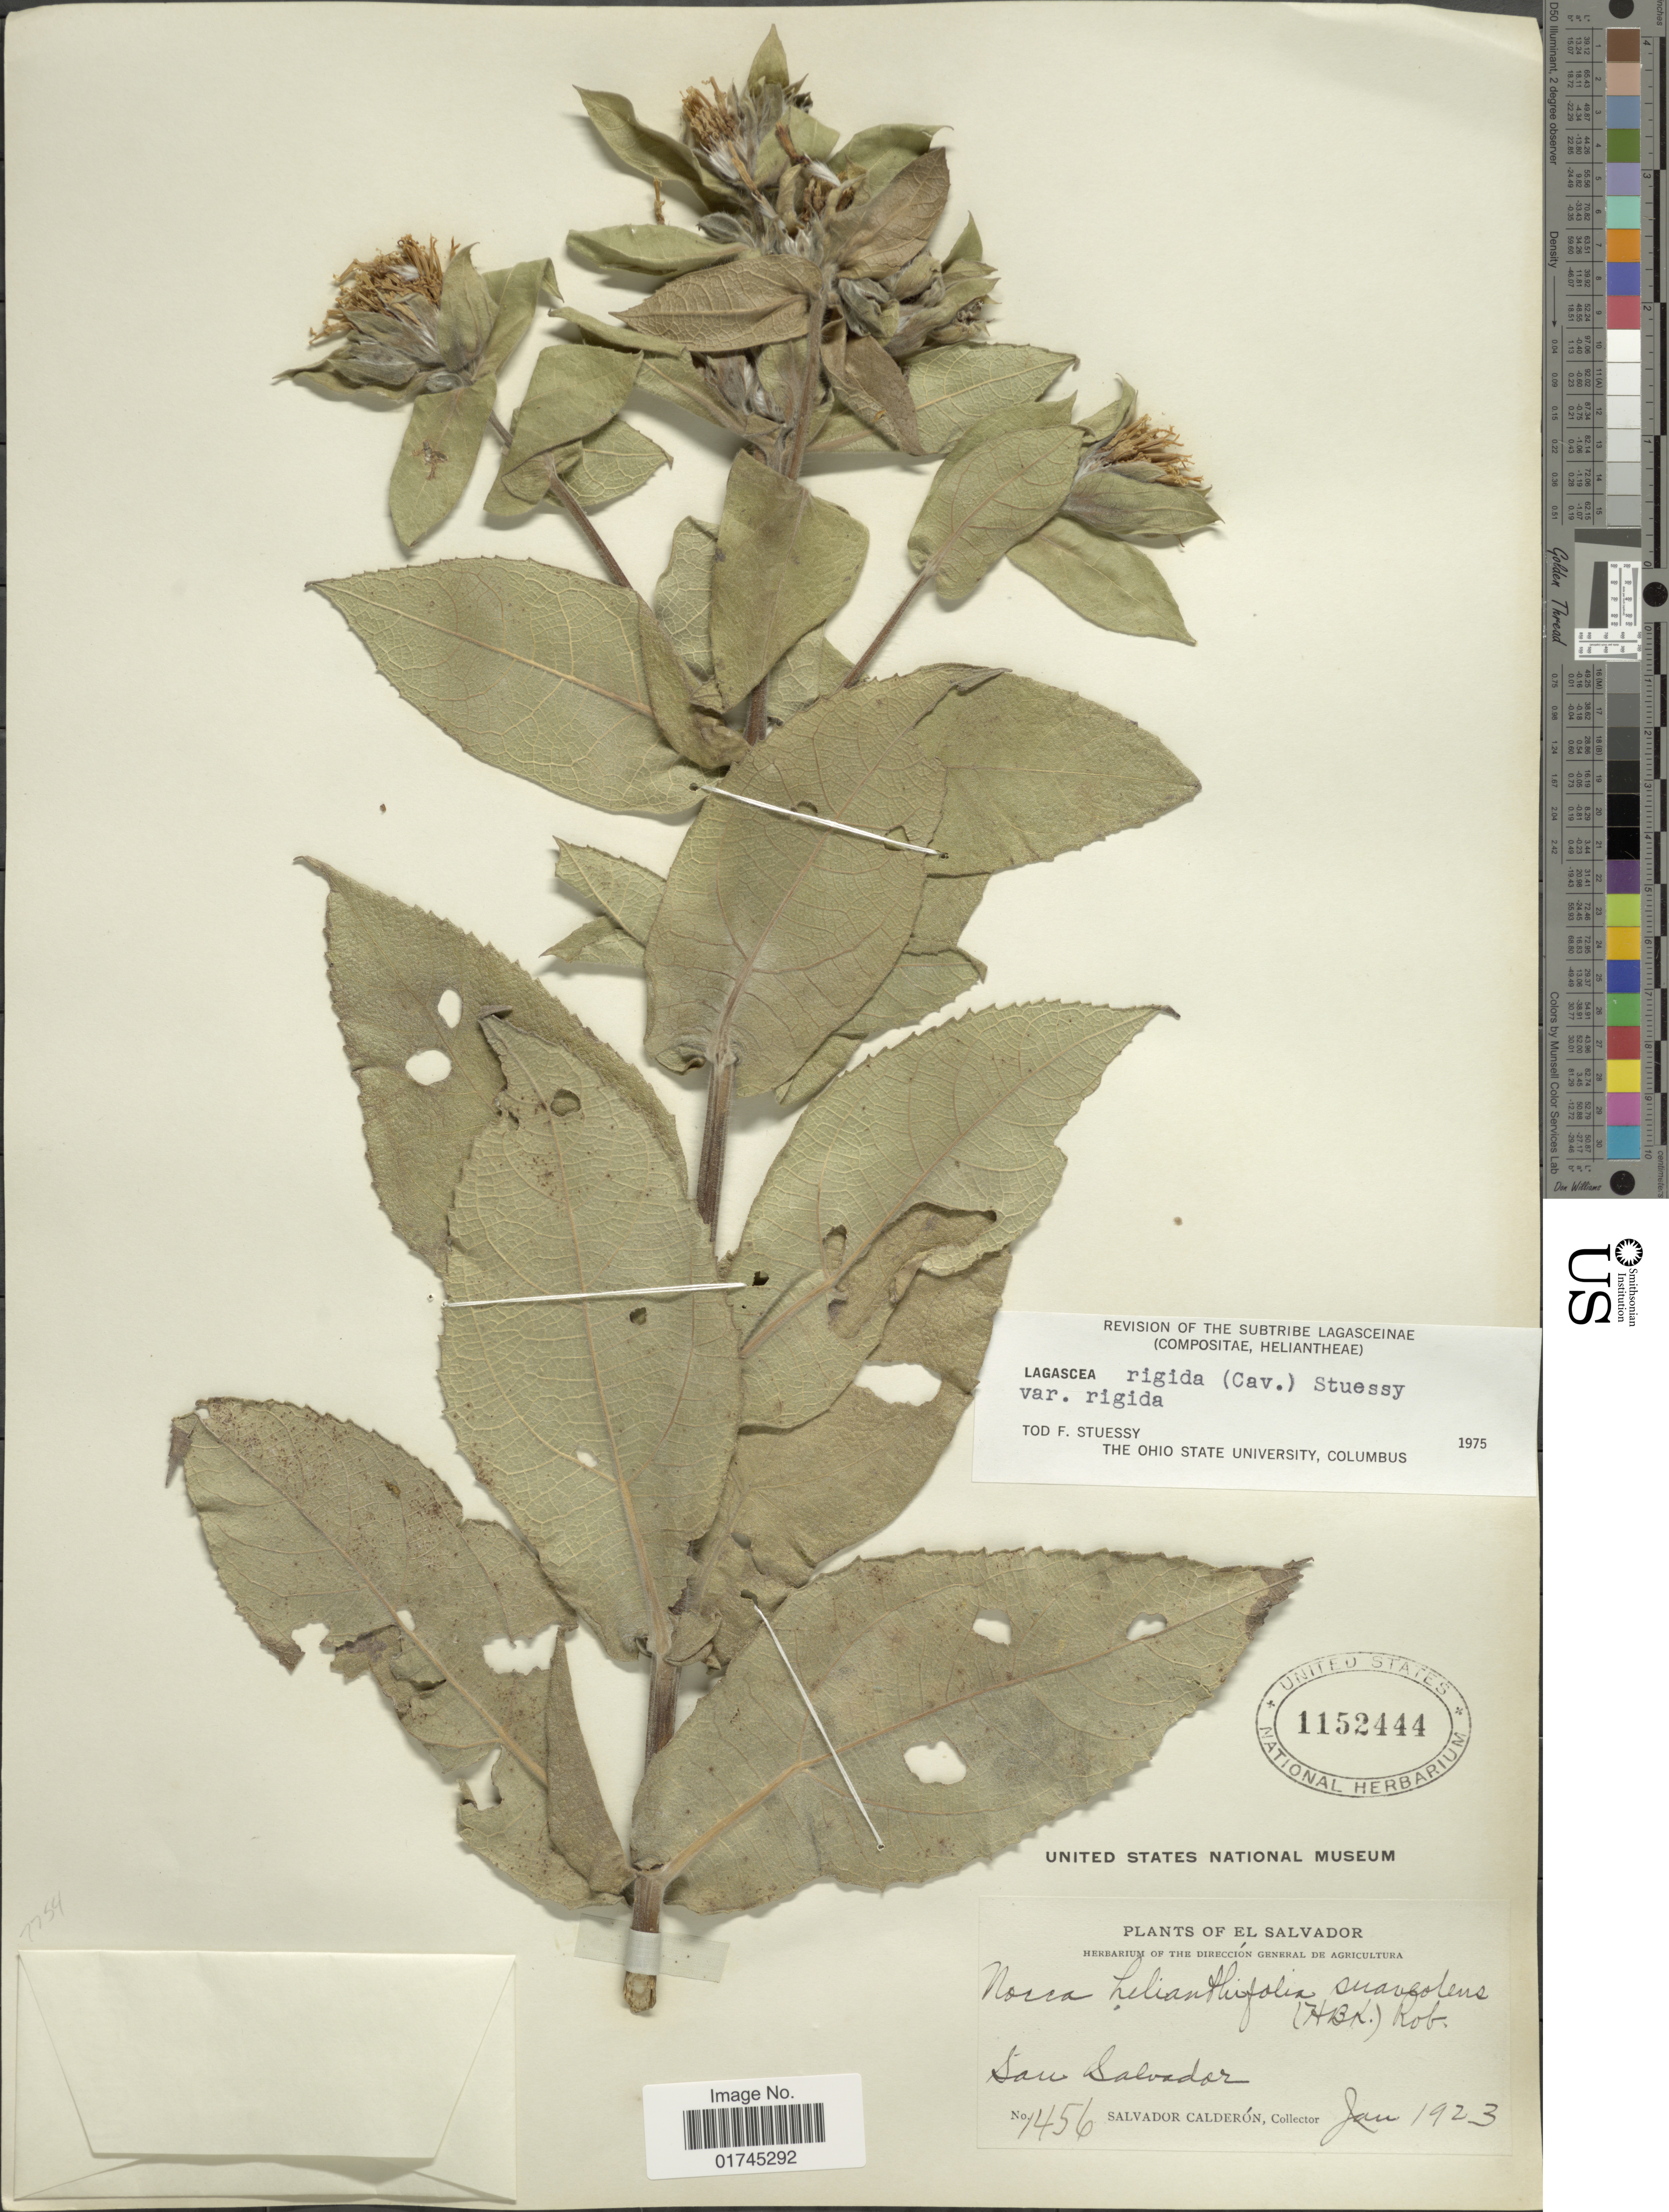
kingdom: Plantae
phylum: Tracheophyta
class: Magnoliopsida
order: Asterales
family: Asteraceae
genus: Lagascea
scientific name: Lagascea helianthifolia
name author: Kunth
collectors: S. Calderón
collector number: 1456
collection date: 1923-01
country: El Salvador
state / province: San Salvador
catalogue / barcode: US 1152444